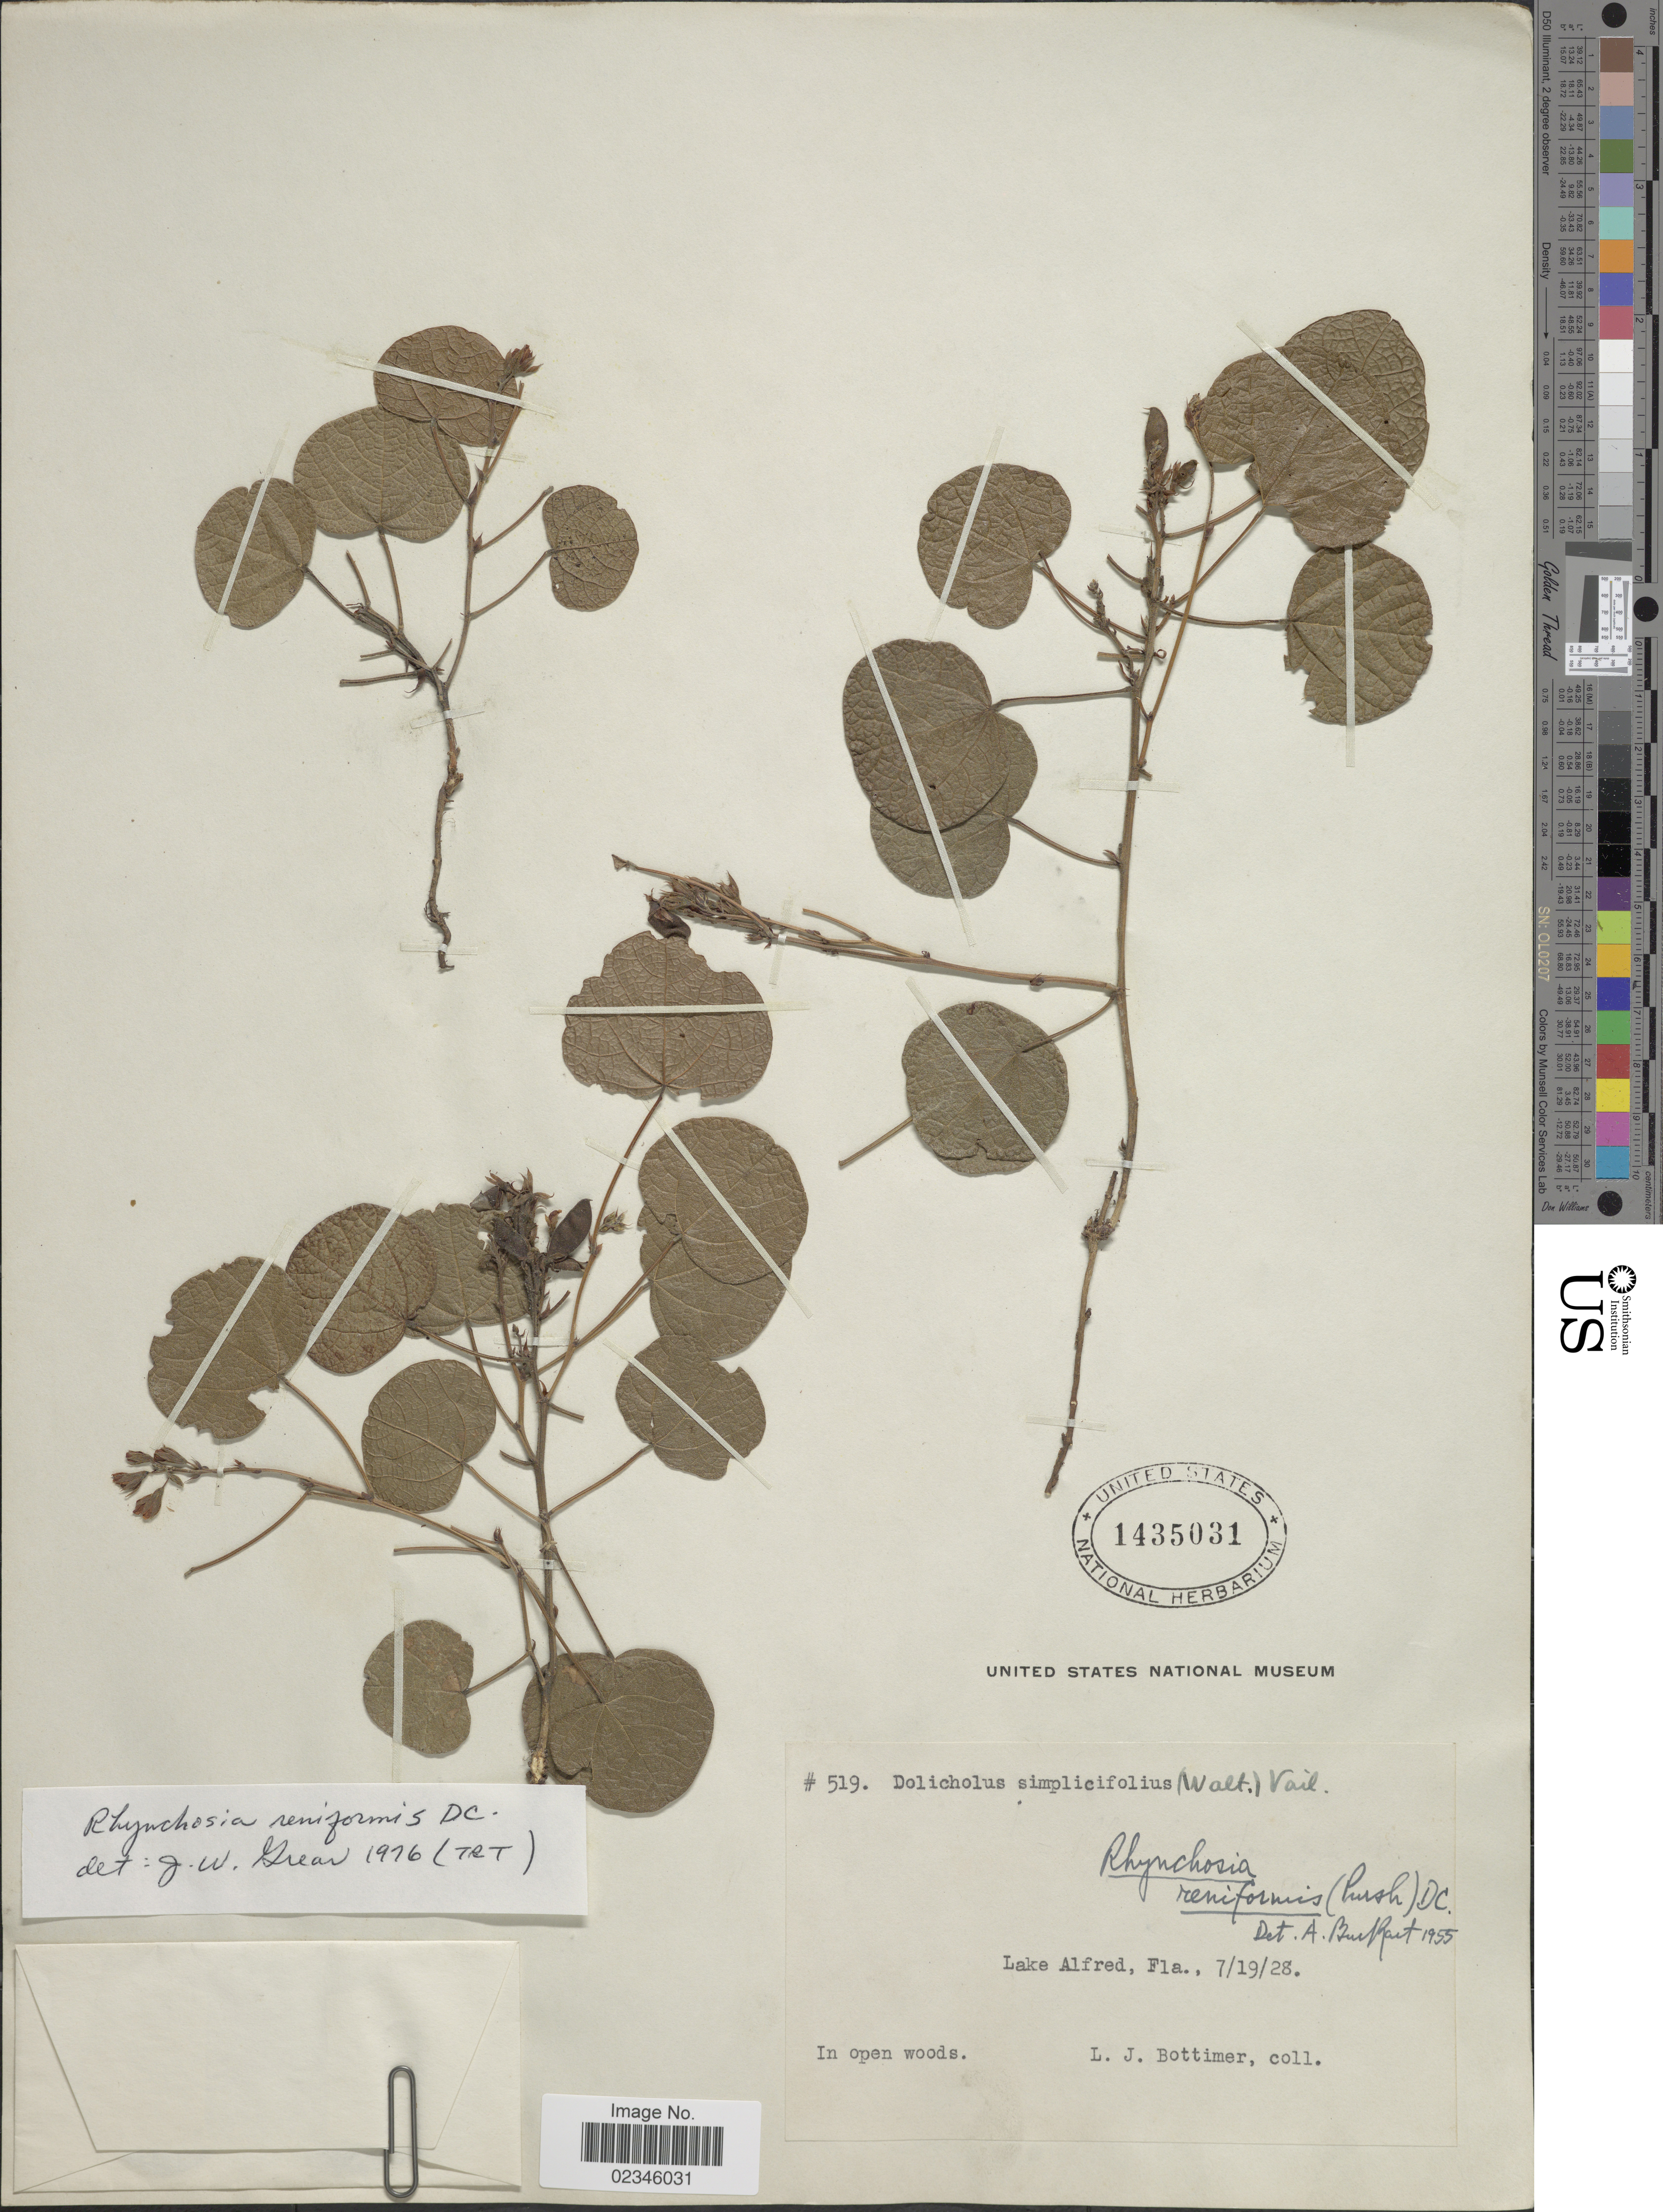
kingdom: Plantae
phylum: Tracheophyta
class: Magnoliopsida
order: Fabales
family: Fabaceae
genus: Rhynchosia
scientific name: Rhynchosia reniformis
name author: DC.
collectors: L. Bottimer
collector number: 519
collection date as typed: Transcribed d/m/y: 19/7/28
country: United States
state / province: Florida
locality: Lake Alfres, in open woods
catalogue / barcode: US 1435031